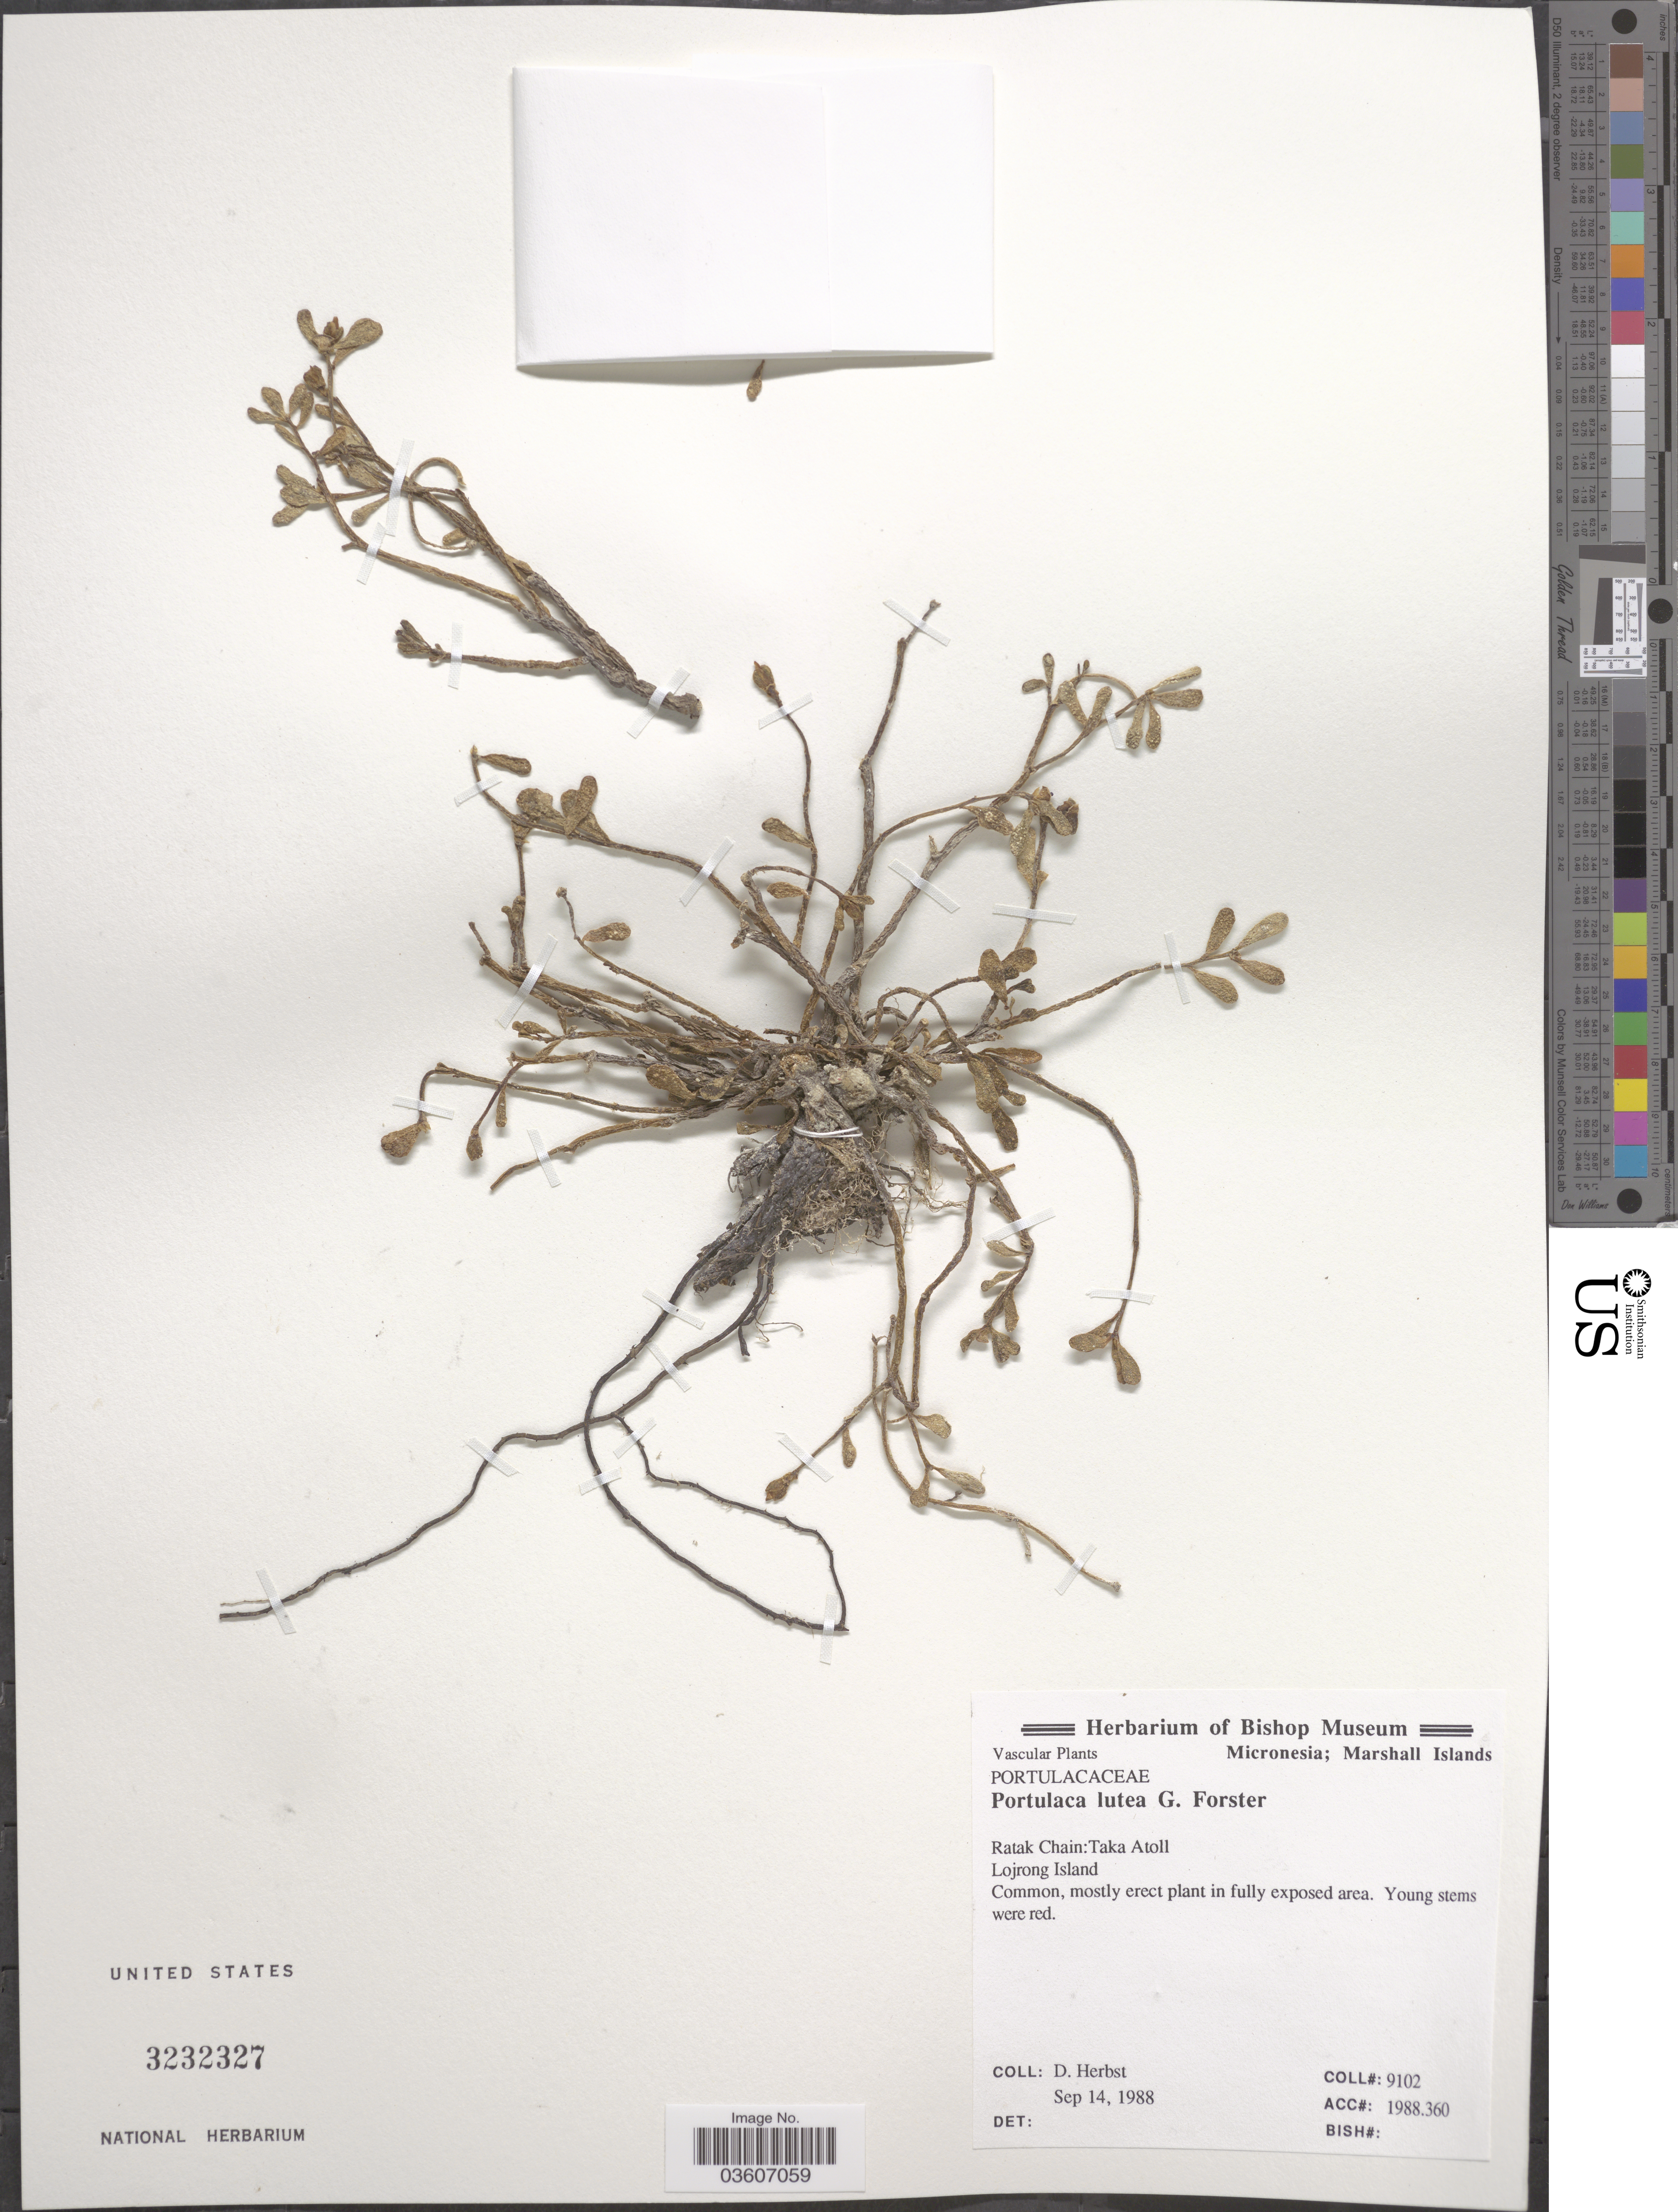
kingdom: Plantae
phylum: Tracheophyta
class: Magnoliopsida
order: Caryophyllales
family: Portulacaceae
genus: Portulaca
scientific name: Portulaca lutea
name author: Sol. ex G. Forst.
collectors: D. Herbst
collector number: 9102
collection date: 1988-09-14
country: Marshall Islands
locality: Micronesia. Ratak Chain:Taka Atoll. Lojrong Island.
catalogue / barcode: US 3232327